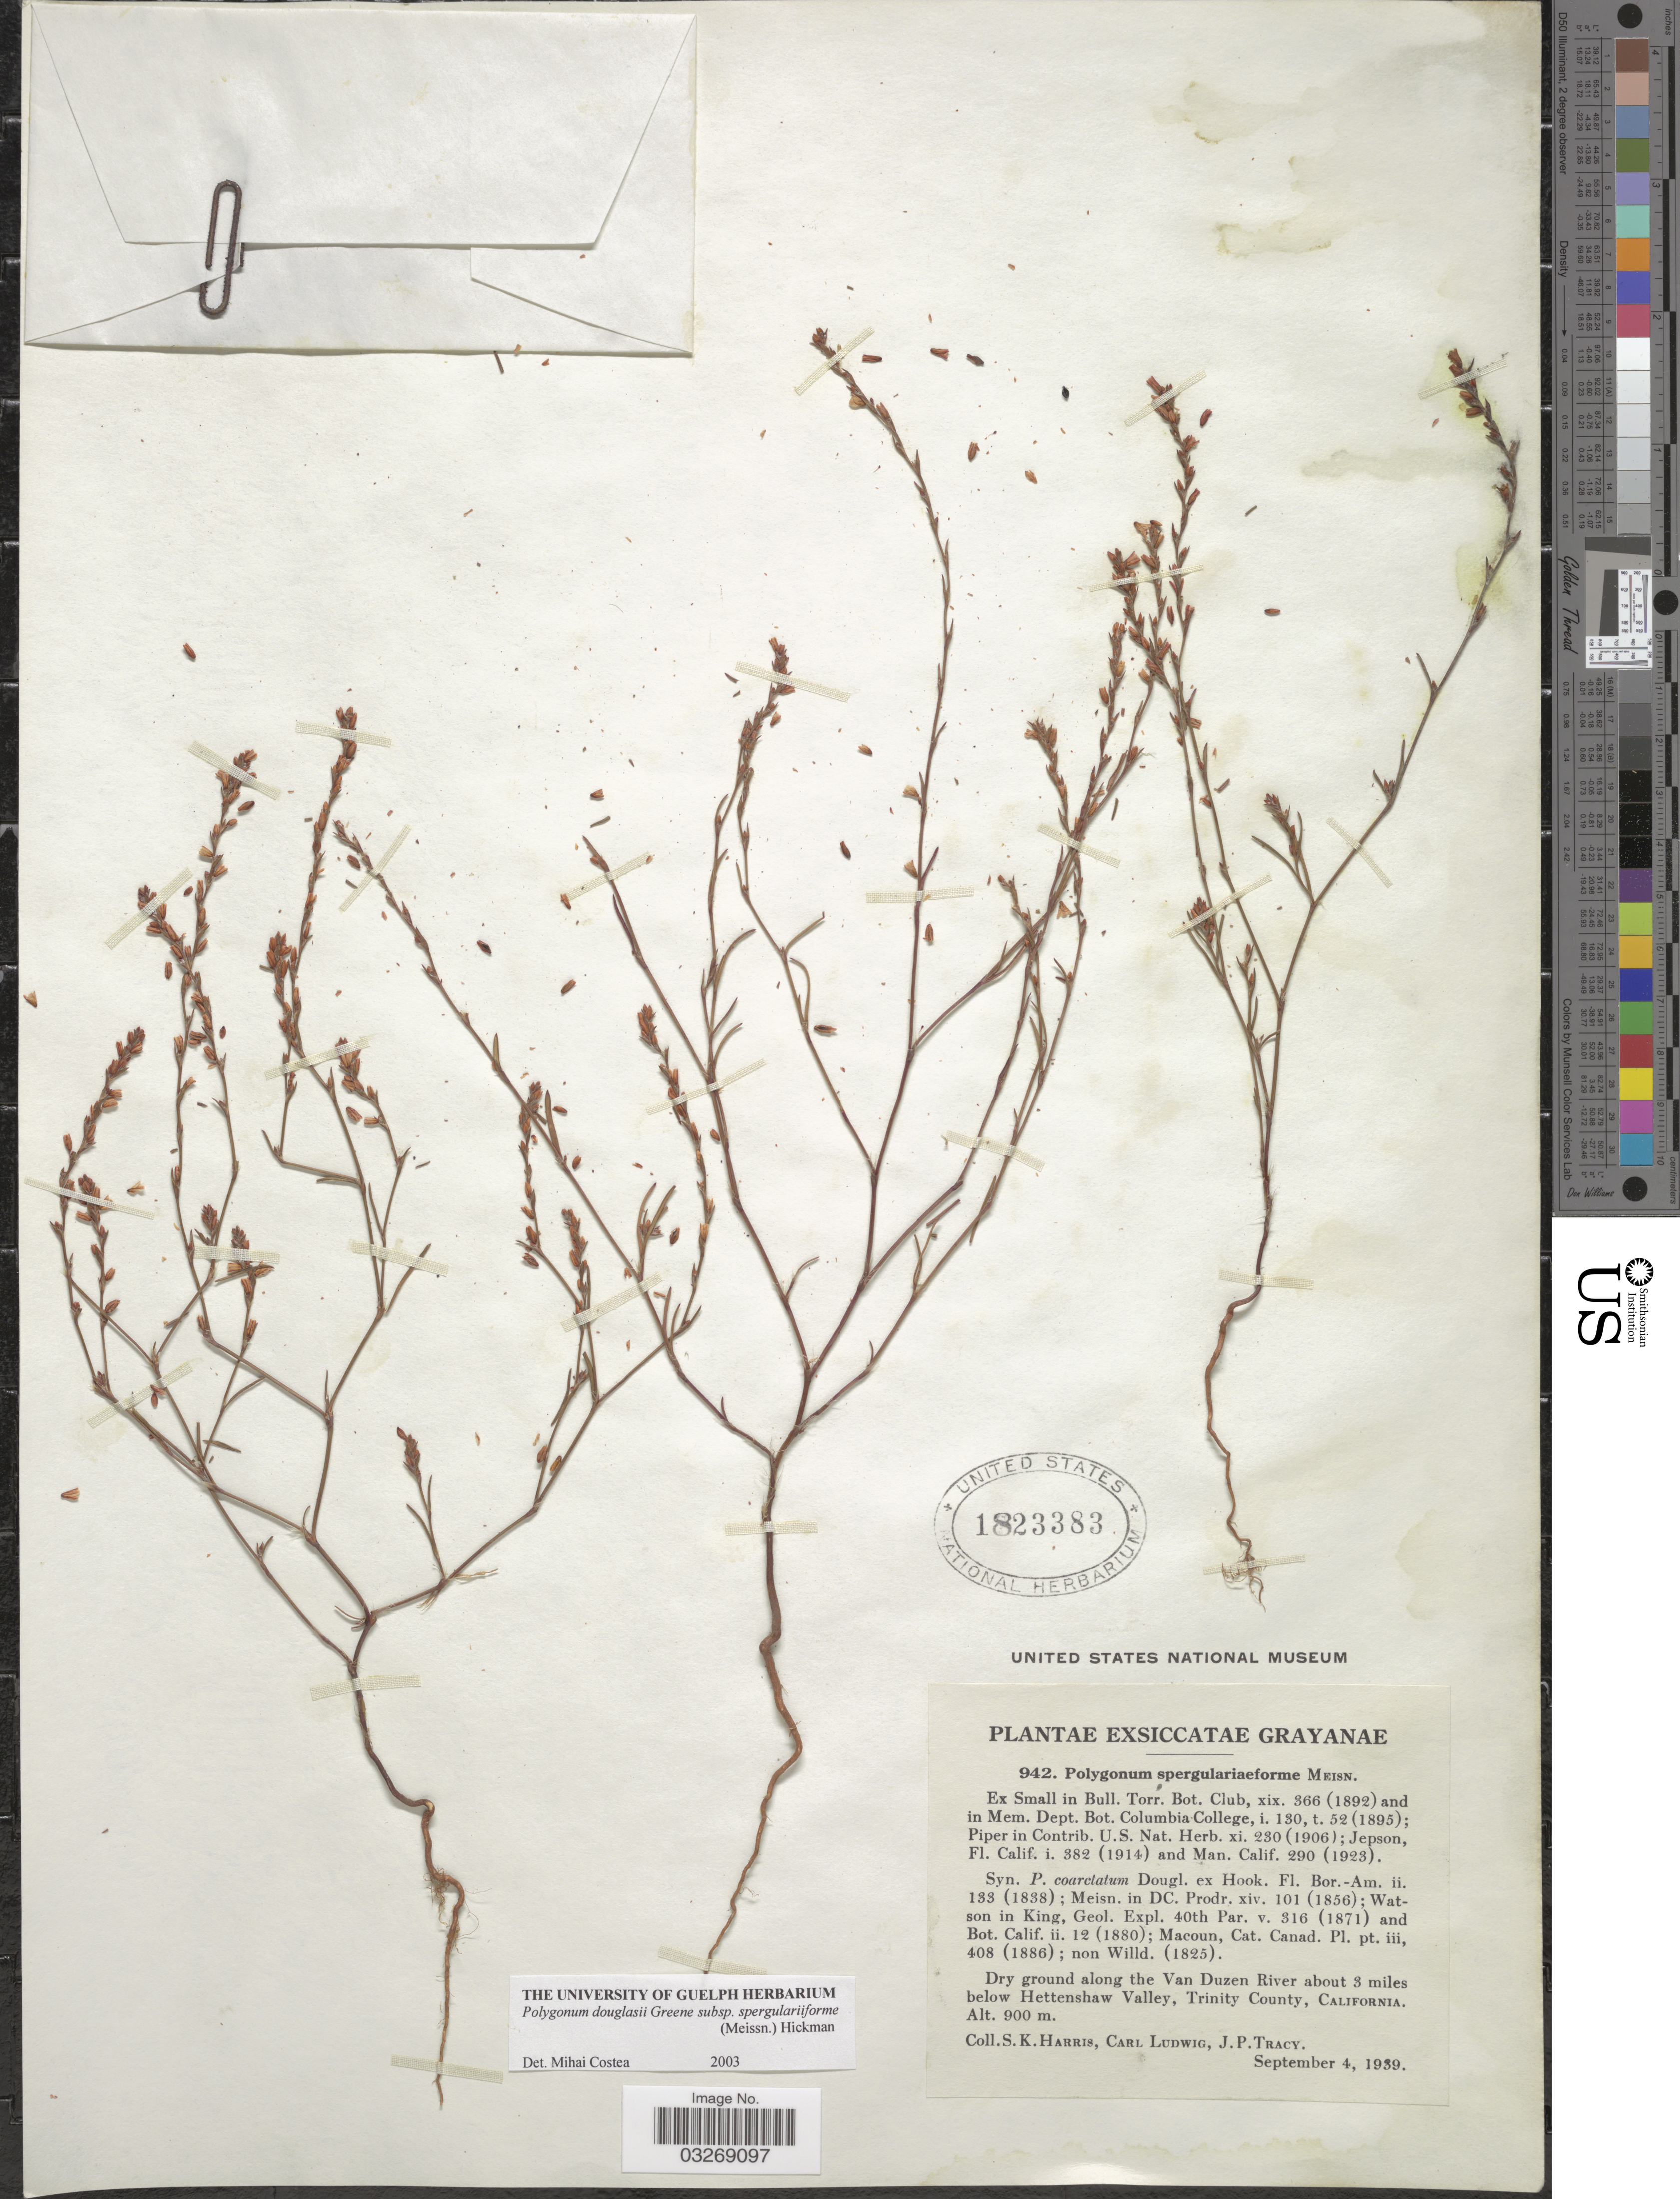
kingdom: Plantae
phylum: Tracheophyta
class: Magnoliopsida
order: Caryophyllales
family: Polygonaceae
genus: Polygonum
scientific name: Polygonum douglasii subsp. spergulariiforme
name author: (Meisn. ex Small) Hickman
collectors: S. K. Harris, C. Ludwig & J. Tracy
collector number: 942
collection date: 1939-09-04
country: United States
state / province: California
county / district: Trinity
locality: Dry ground along the Van Duzen River about 3 miles below Hettenshaw Valley, Trinity County.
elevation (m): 900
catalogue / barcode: US 1823383